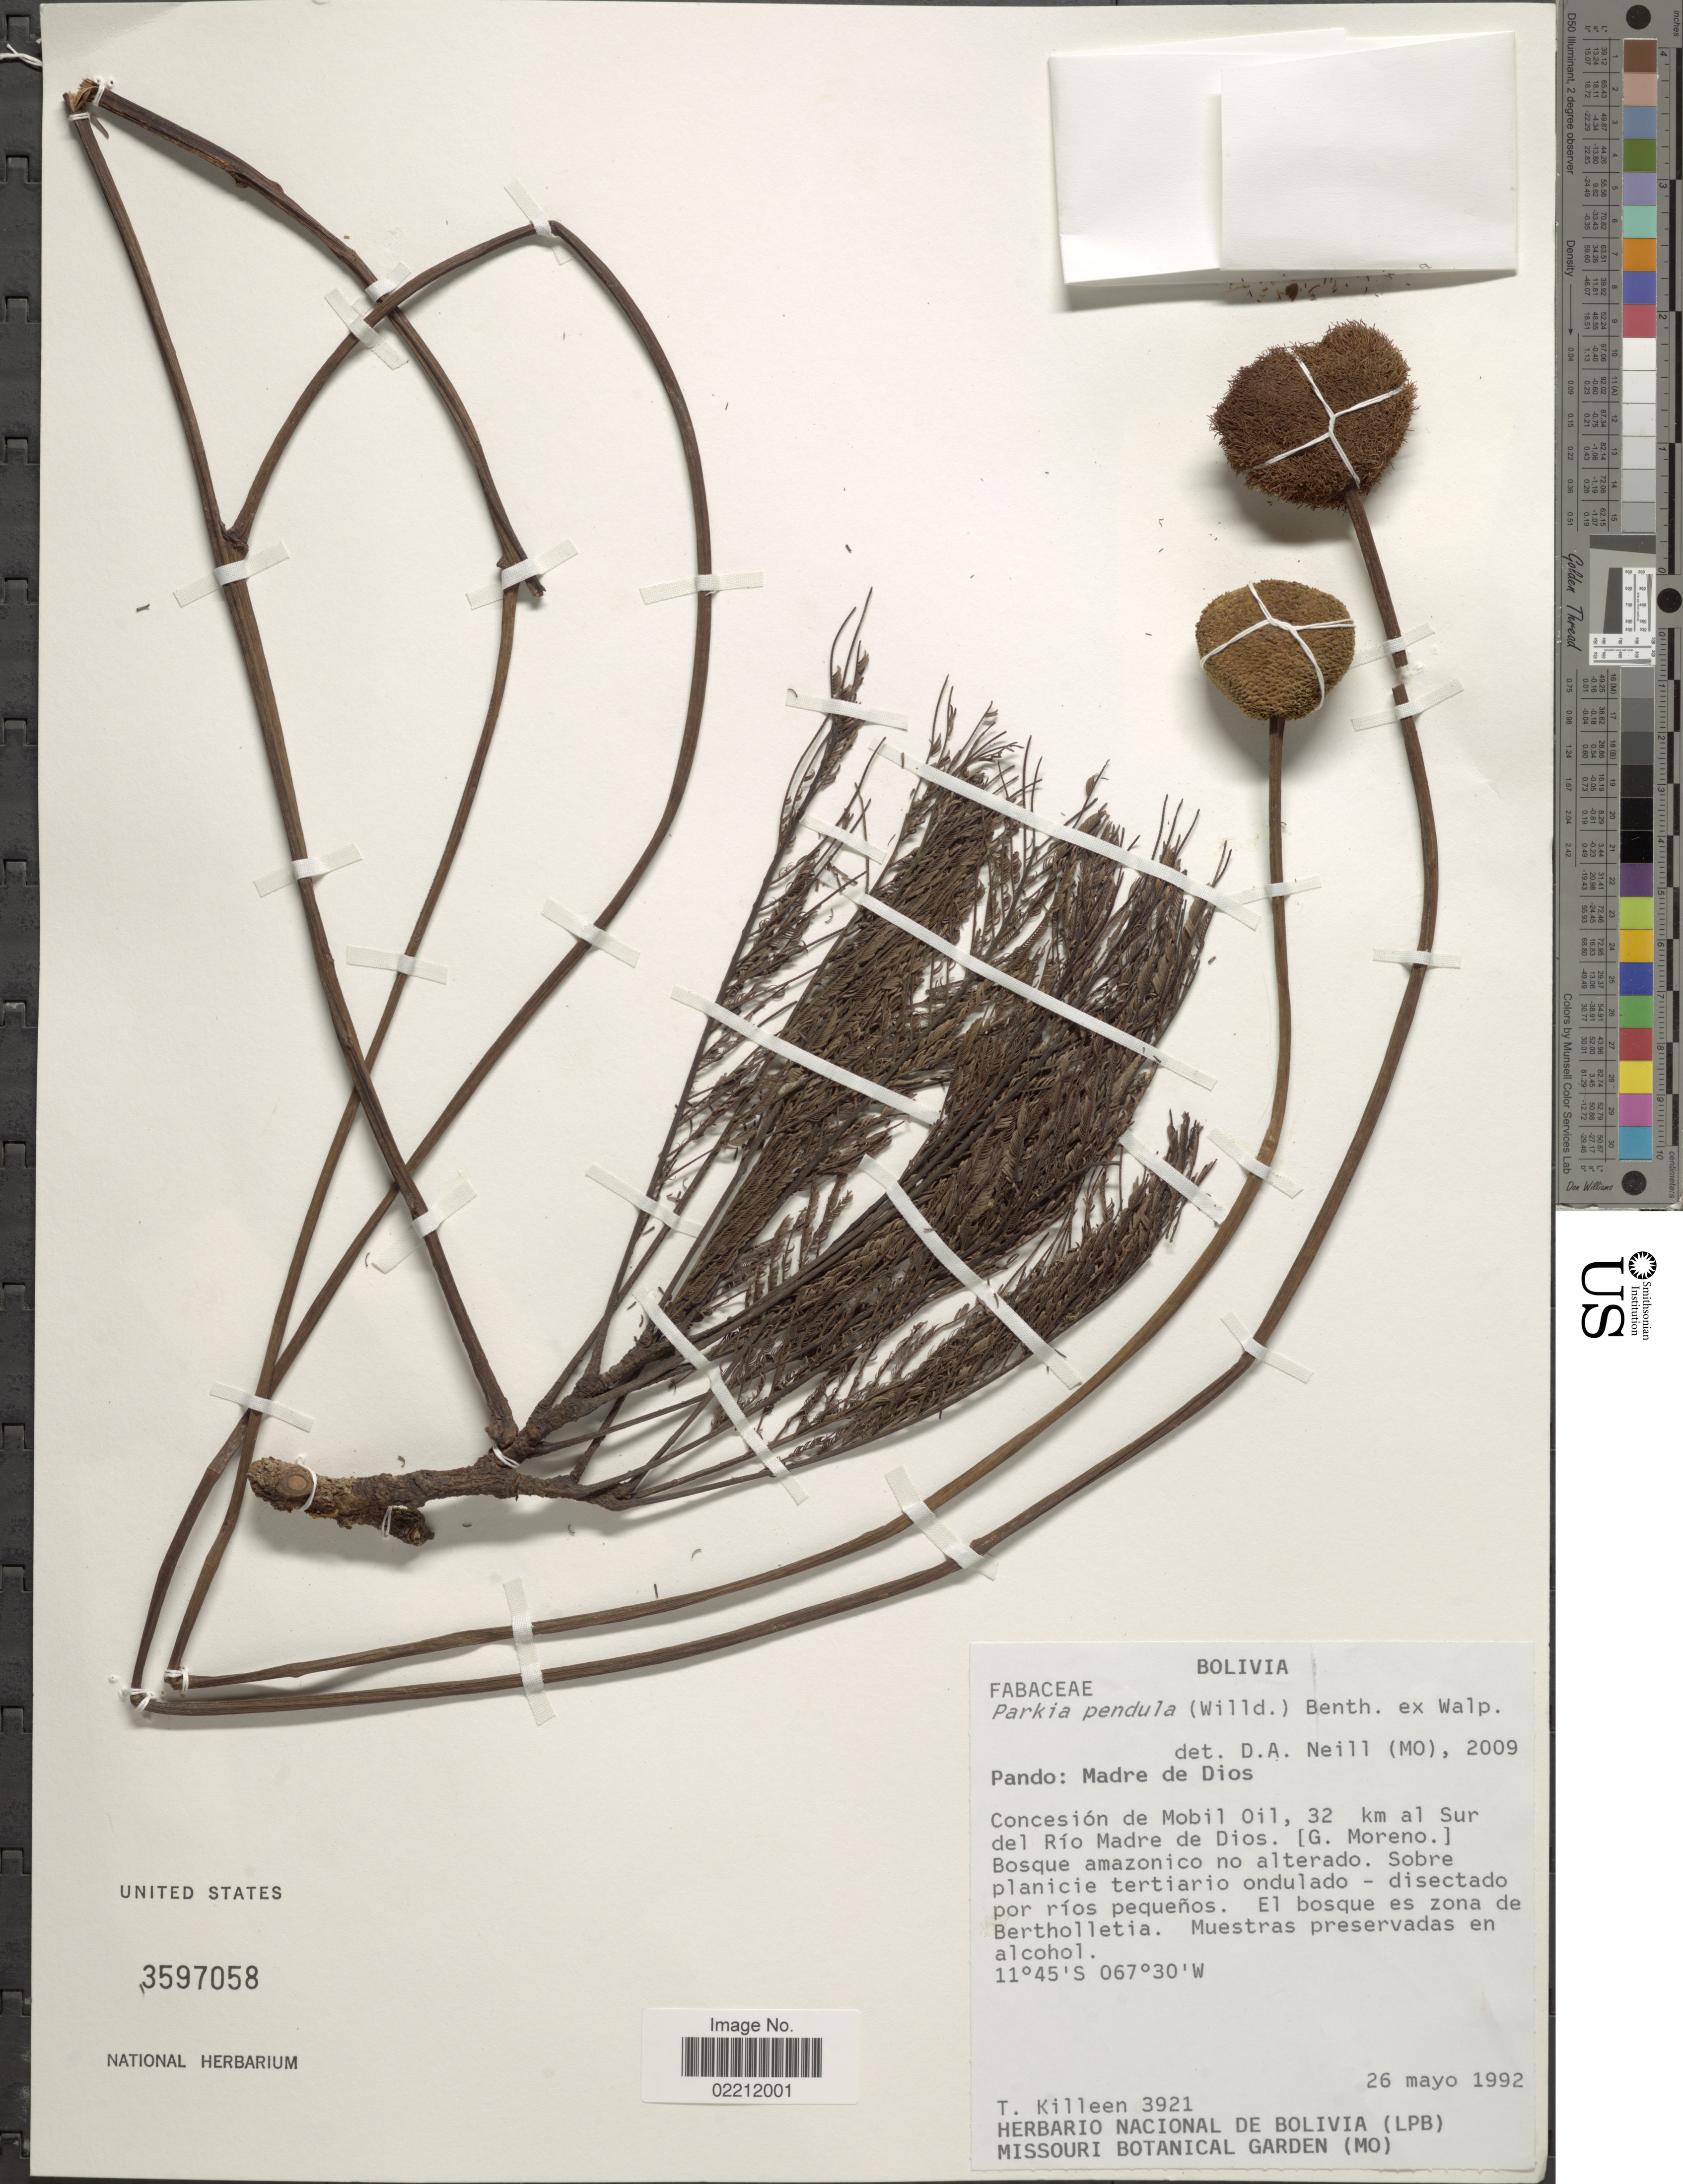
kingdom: Plantae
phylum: Tracheophyta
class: Magnoliopsida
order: Fabales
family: Fabaceae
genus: Parkia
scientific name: Parkia pendula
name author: Benth.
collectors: T. J. Killeen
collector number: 3921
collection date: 1992-05-26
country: Bolivia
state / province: Pando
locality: Pando: Madre de Dios. Concesion de Mobil Oil, 32 km al Sur del Rio madre de Dios. [G. Moreno].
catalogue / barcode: US 3597058